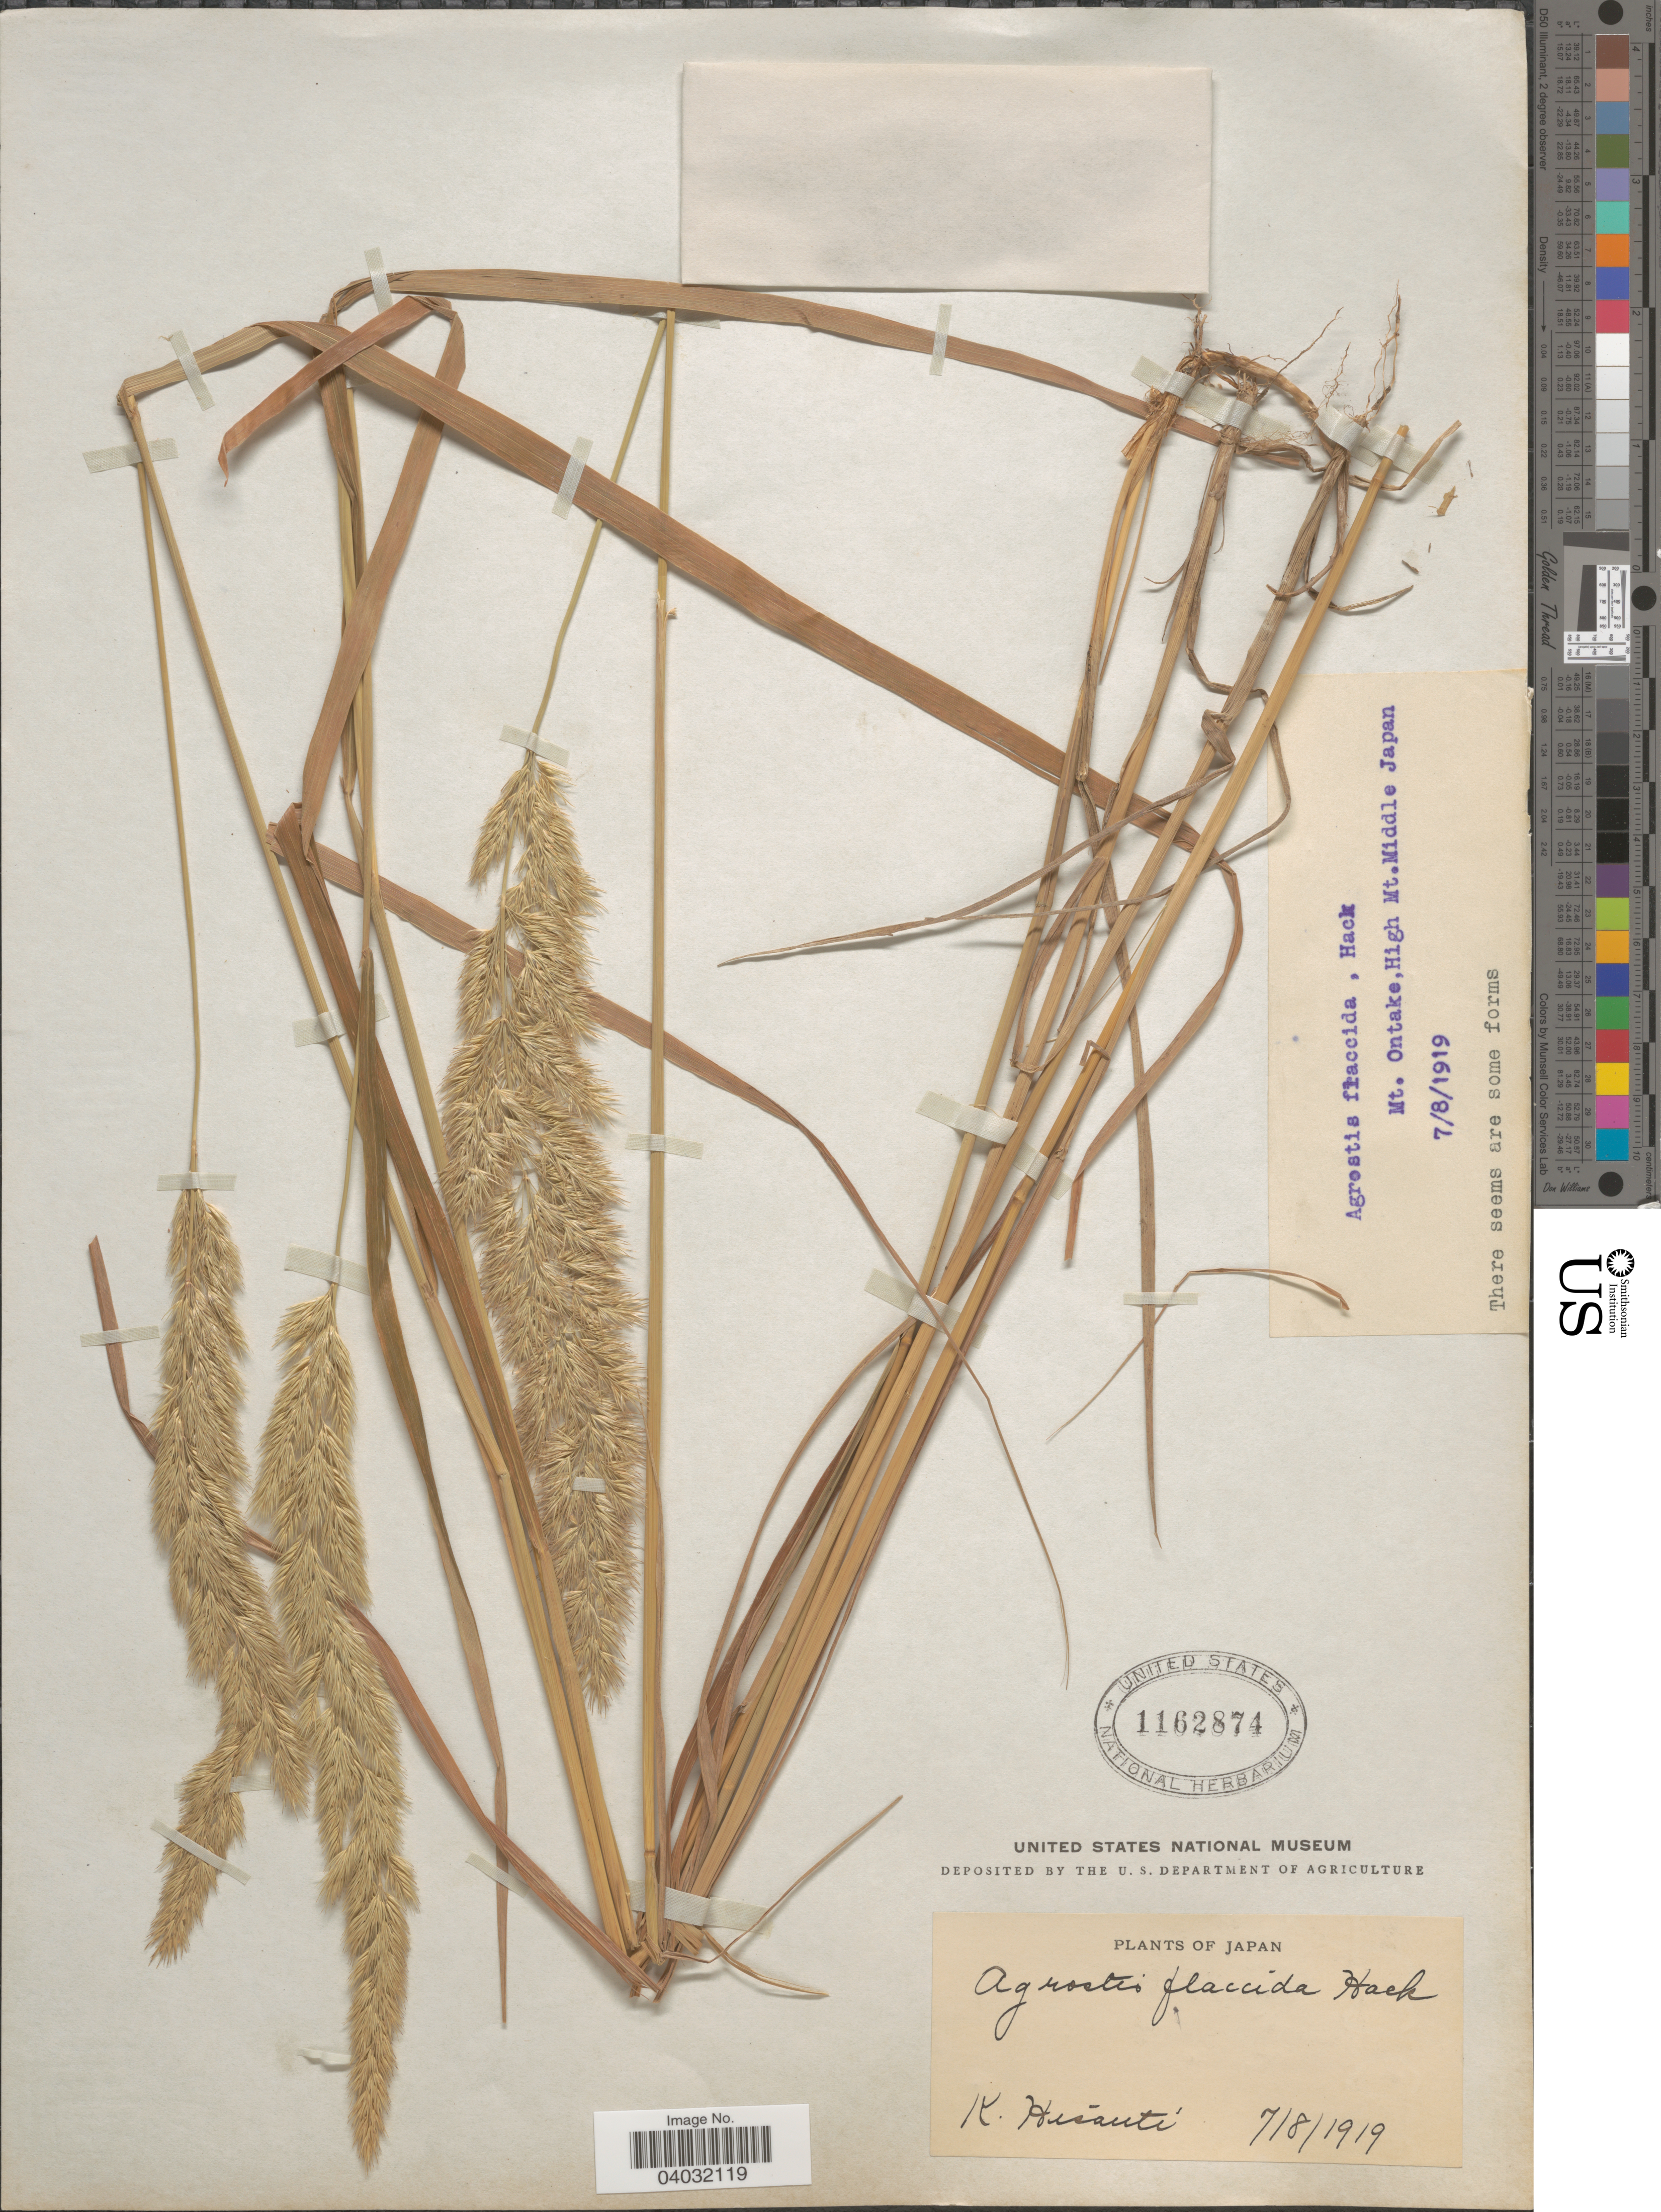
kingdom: Plantae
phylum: Tracheophyta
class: Liliopsida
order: Poales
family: Poaceae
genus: Calamagrostis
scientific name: Calamagrostis epigeios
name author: (L.) Roth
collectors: K. Hisauti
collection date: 1919-08-07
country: Japan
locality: Mt. Ontake, High Mt. Middle Japan.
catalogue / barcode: US 1162874